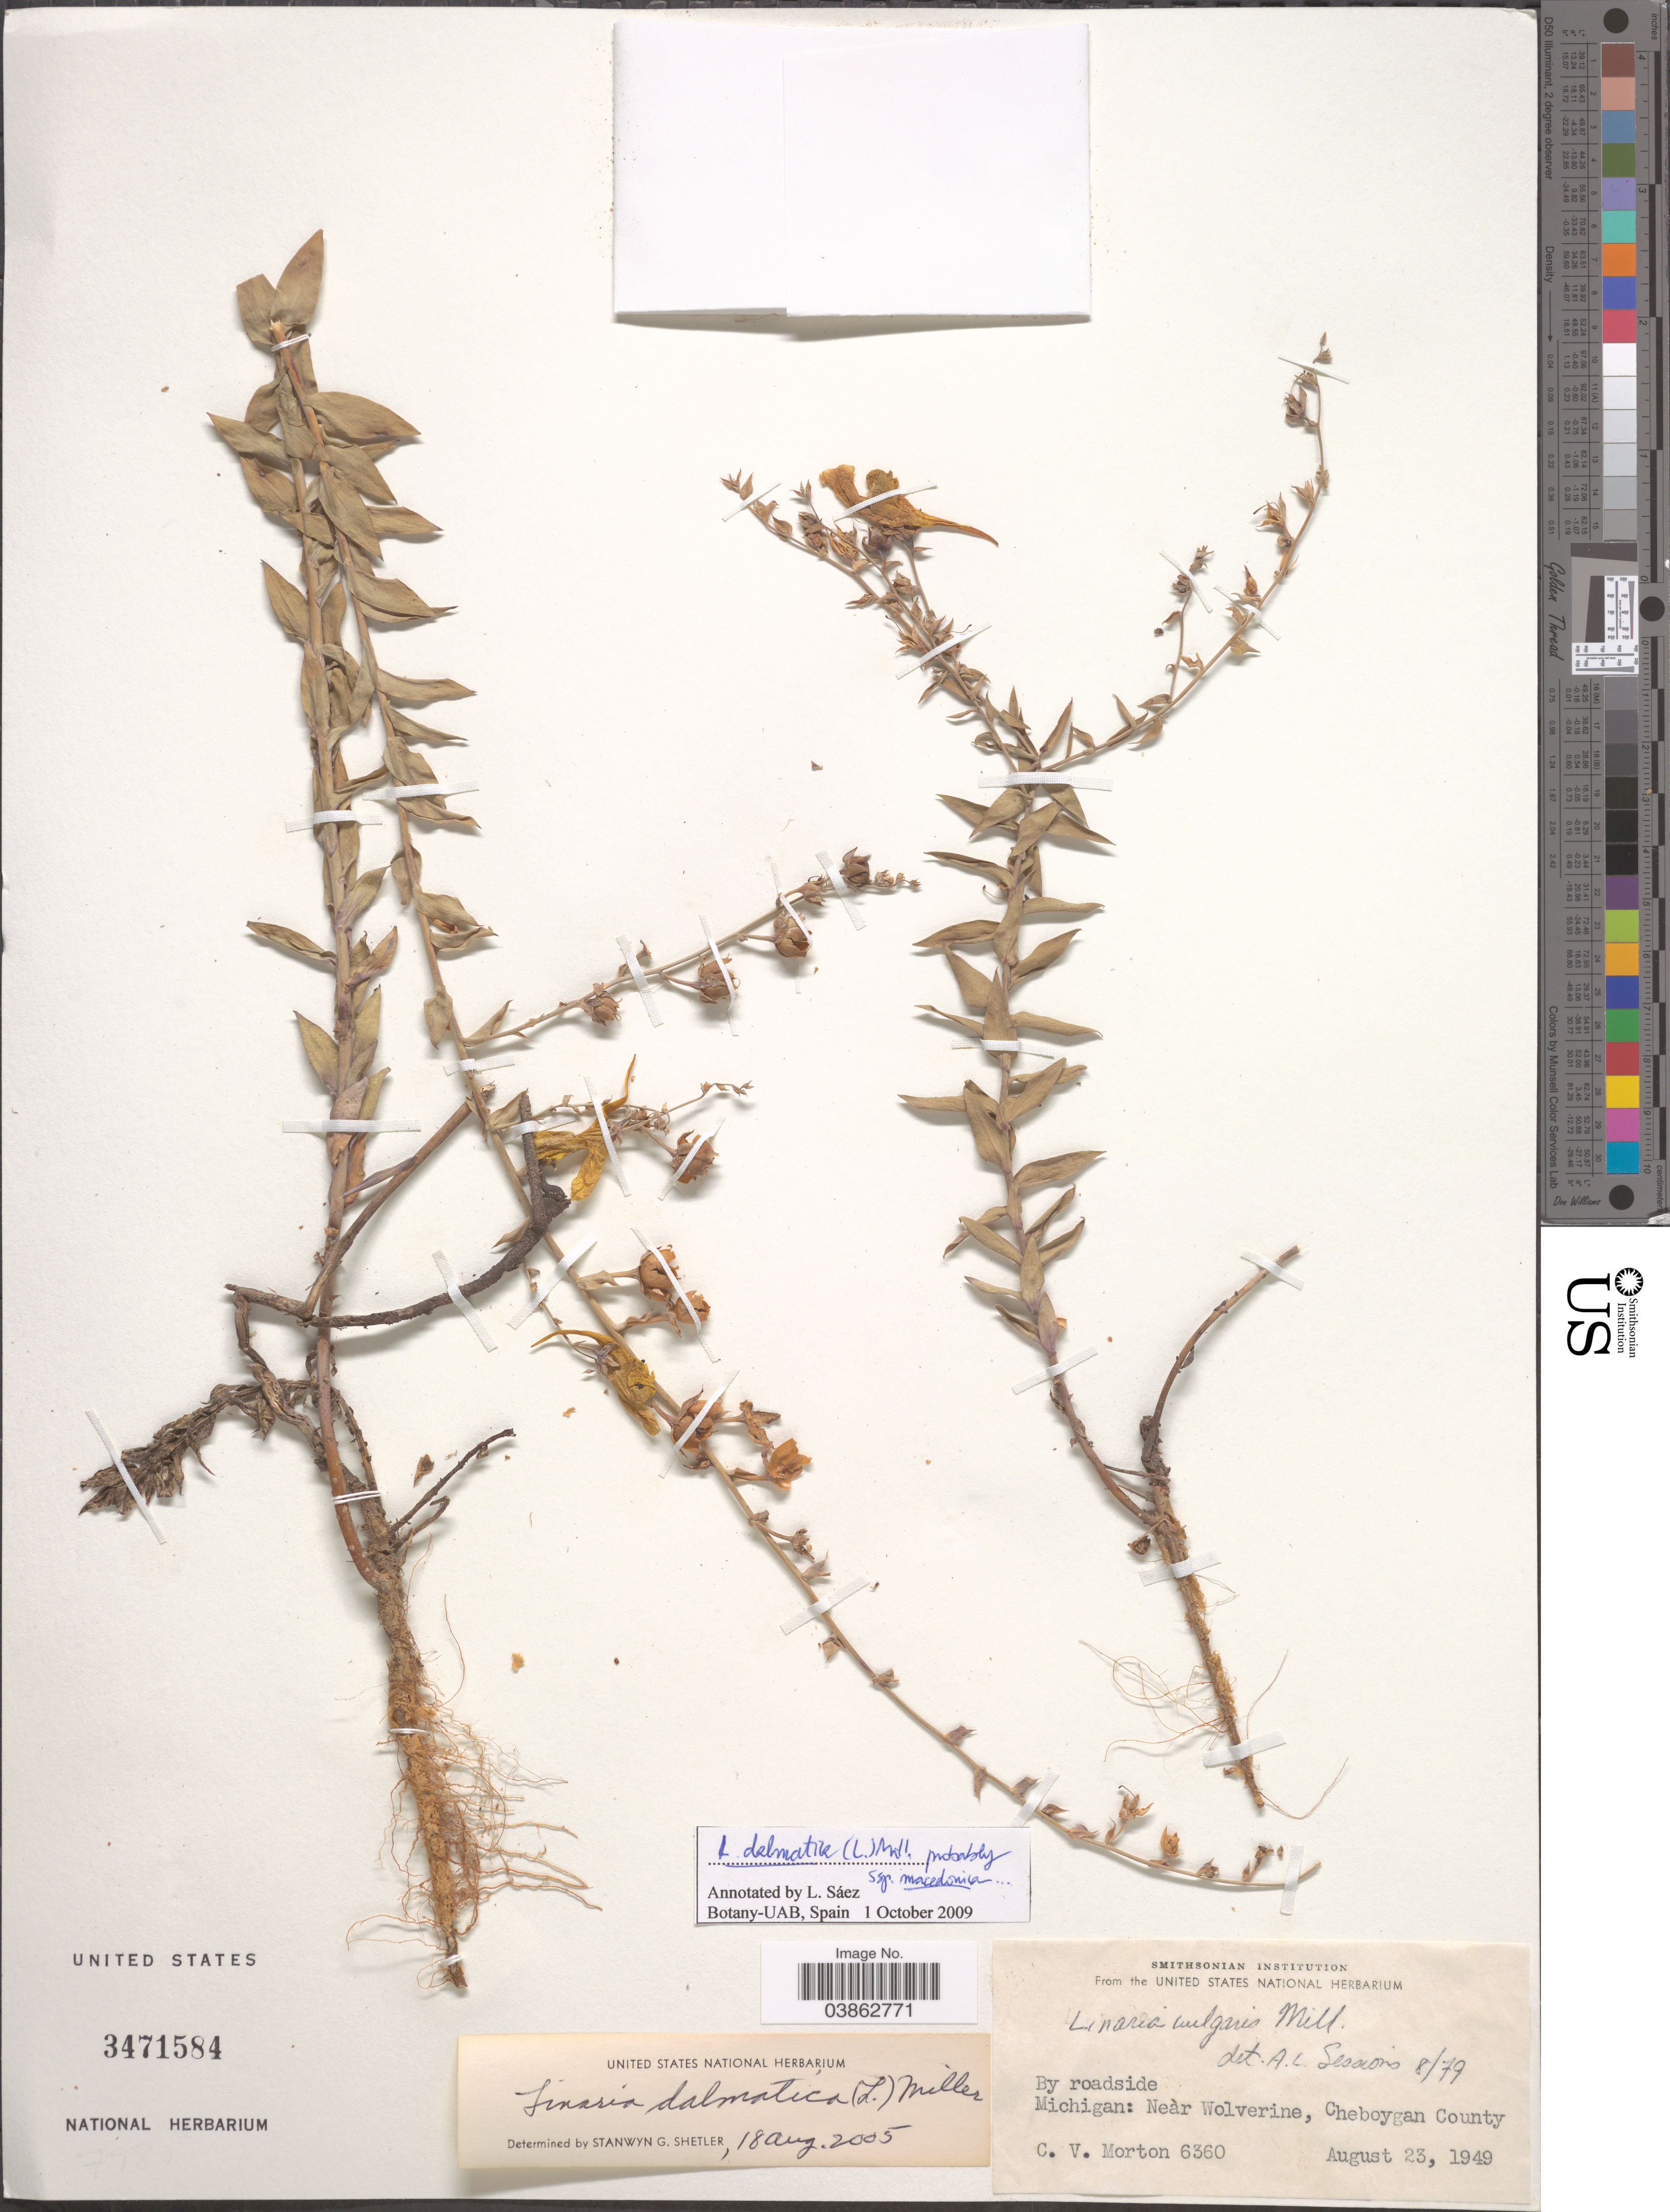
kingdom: Plantae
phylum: Tracheophyta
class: Magnoliopsida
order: Lamiales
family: Plantaginaceae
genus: Linaria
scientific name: Linaria dalmatica subsp. macedonica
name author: (Griseb.) D.A. Sutton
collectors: C. V. Morton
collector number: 6360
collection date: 1949-08-23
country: United States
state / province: Michigan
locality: Neàr Wolverine, Cheboygan County.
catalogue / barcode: US 3471584